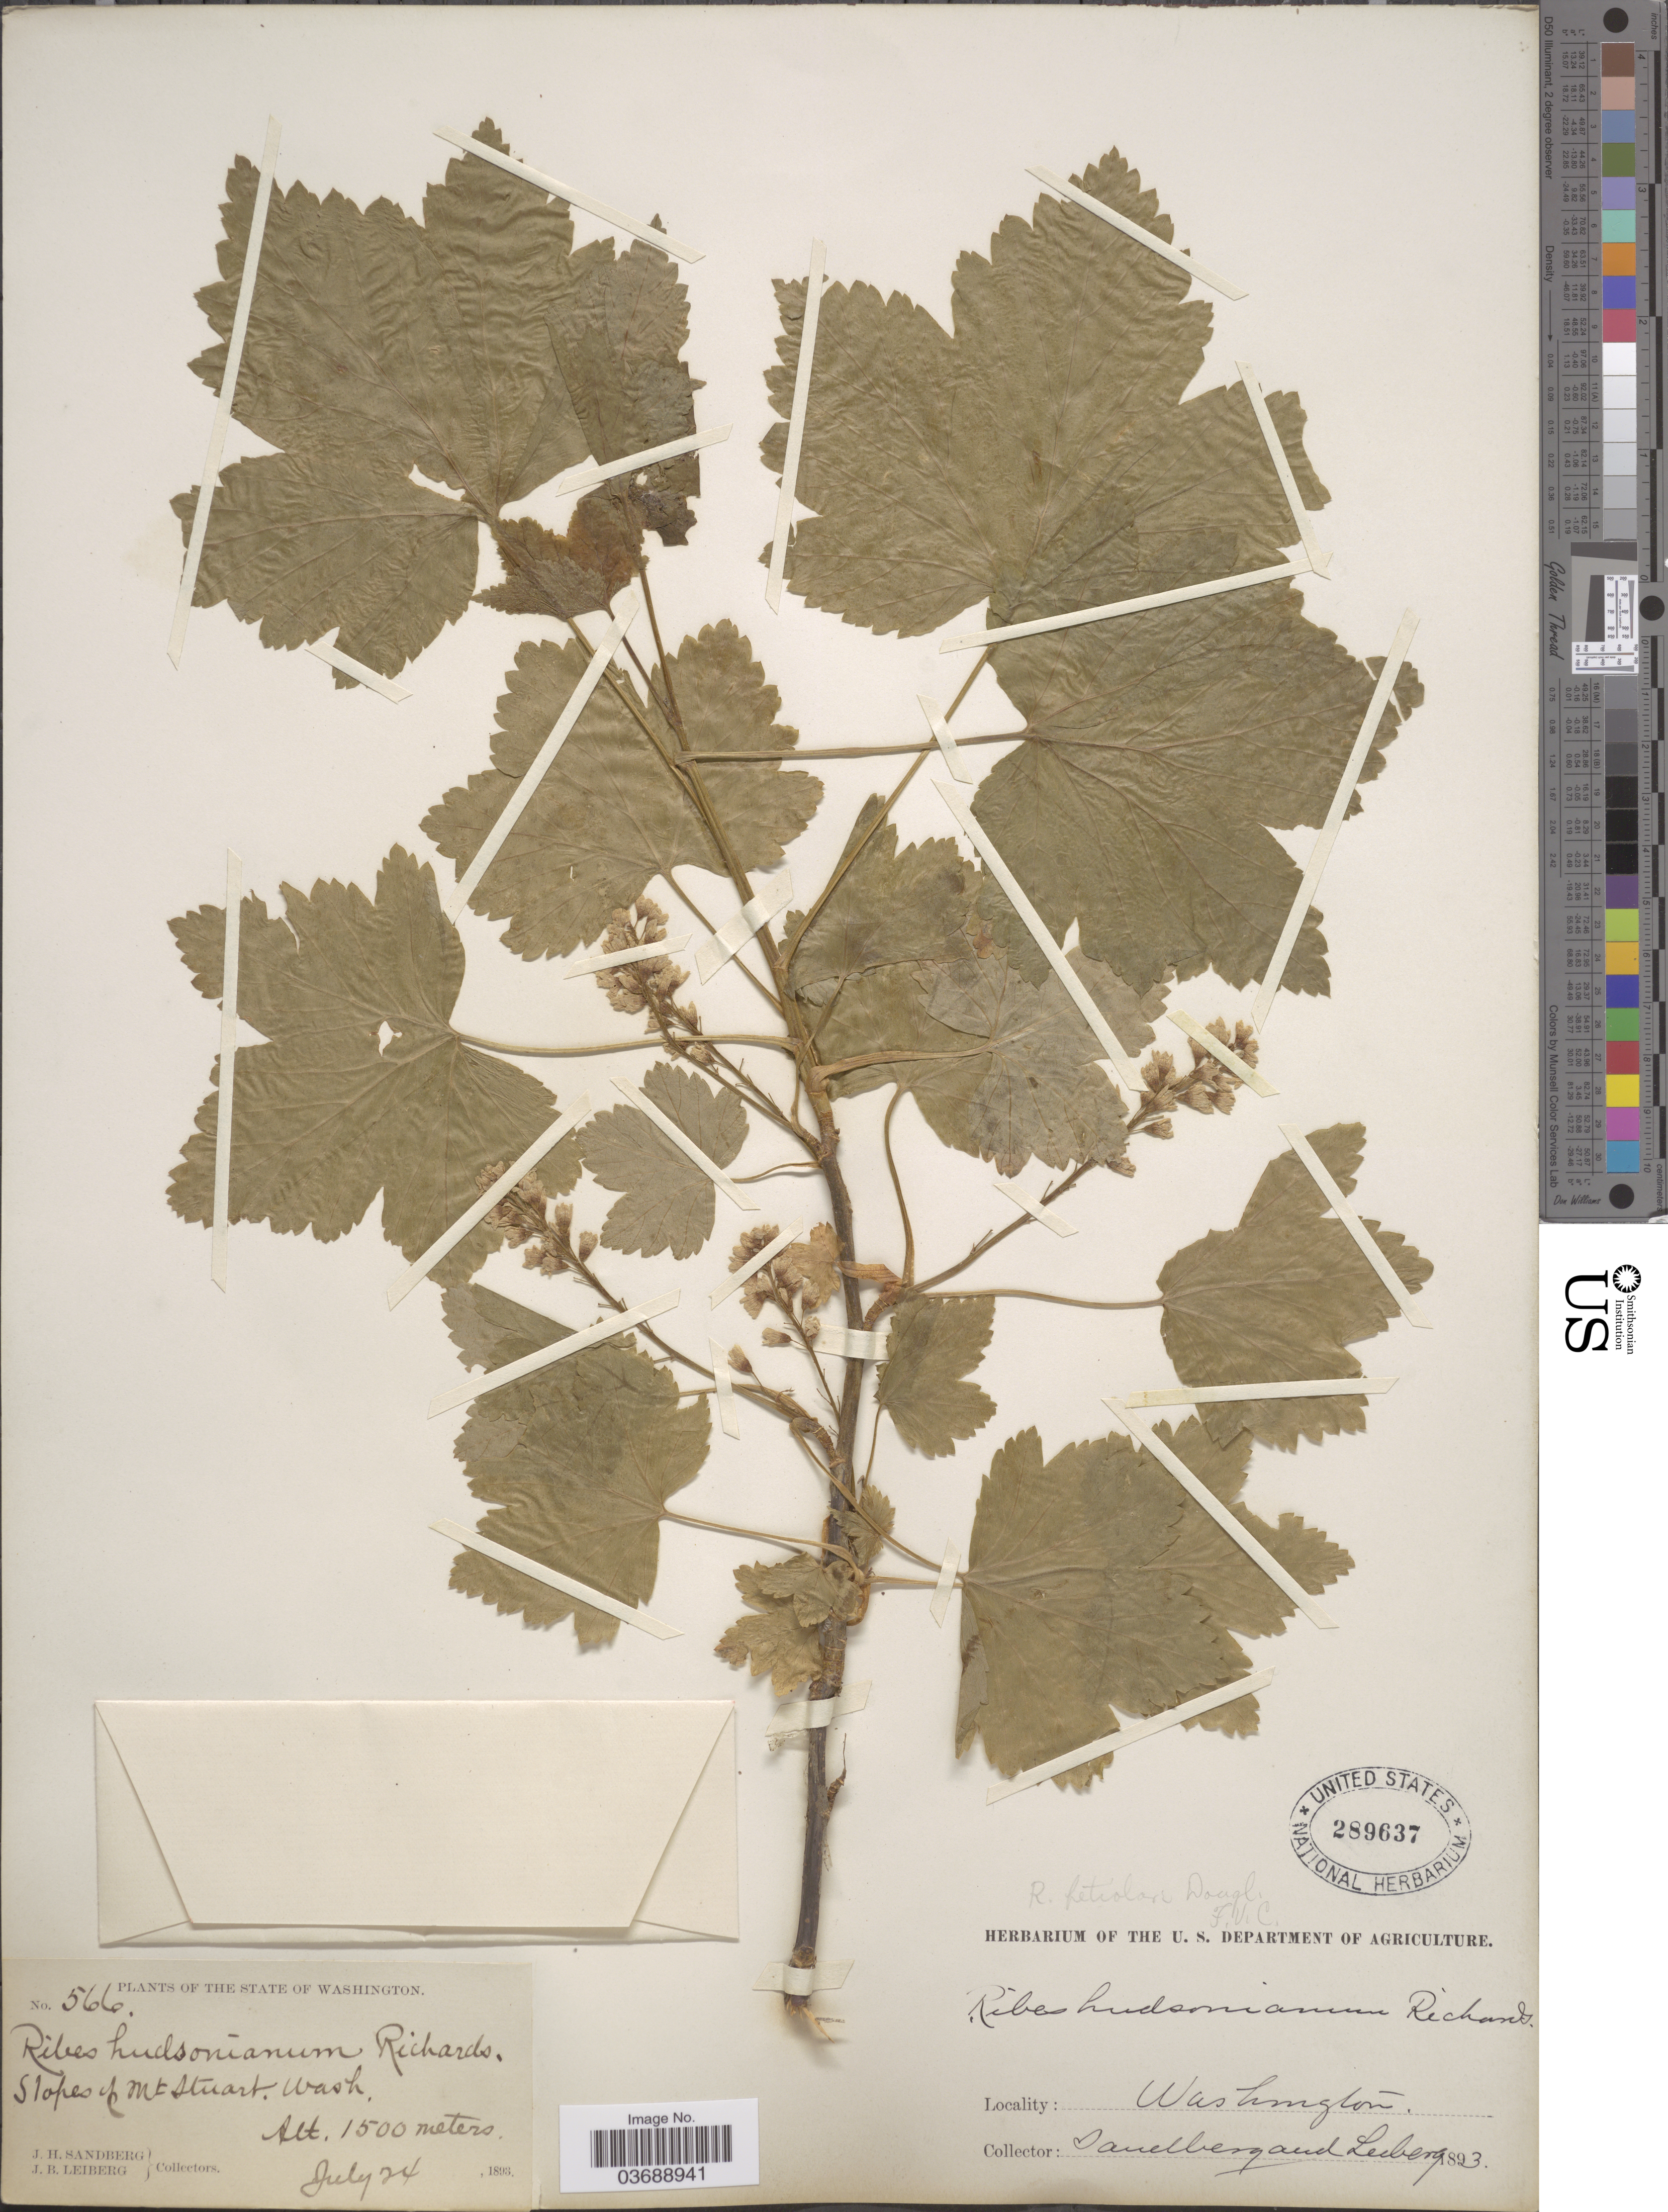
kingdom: Plantae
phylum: Tracheophyta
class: Magnoliopsida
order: Saxifragales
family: Grossulariaceae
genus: Ribes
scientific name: Ribes petiolare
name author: Douglas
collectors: J. H. Sandberg & J. B. Leiberg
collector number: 566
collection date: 1893-07-24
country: United States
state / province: Washington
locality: Slopes of Mt. Stuart.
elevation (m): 1500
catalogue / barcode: US 289637